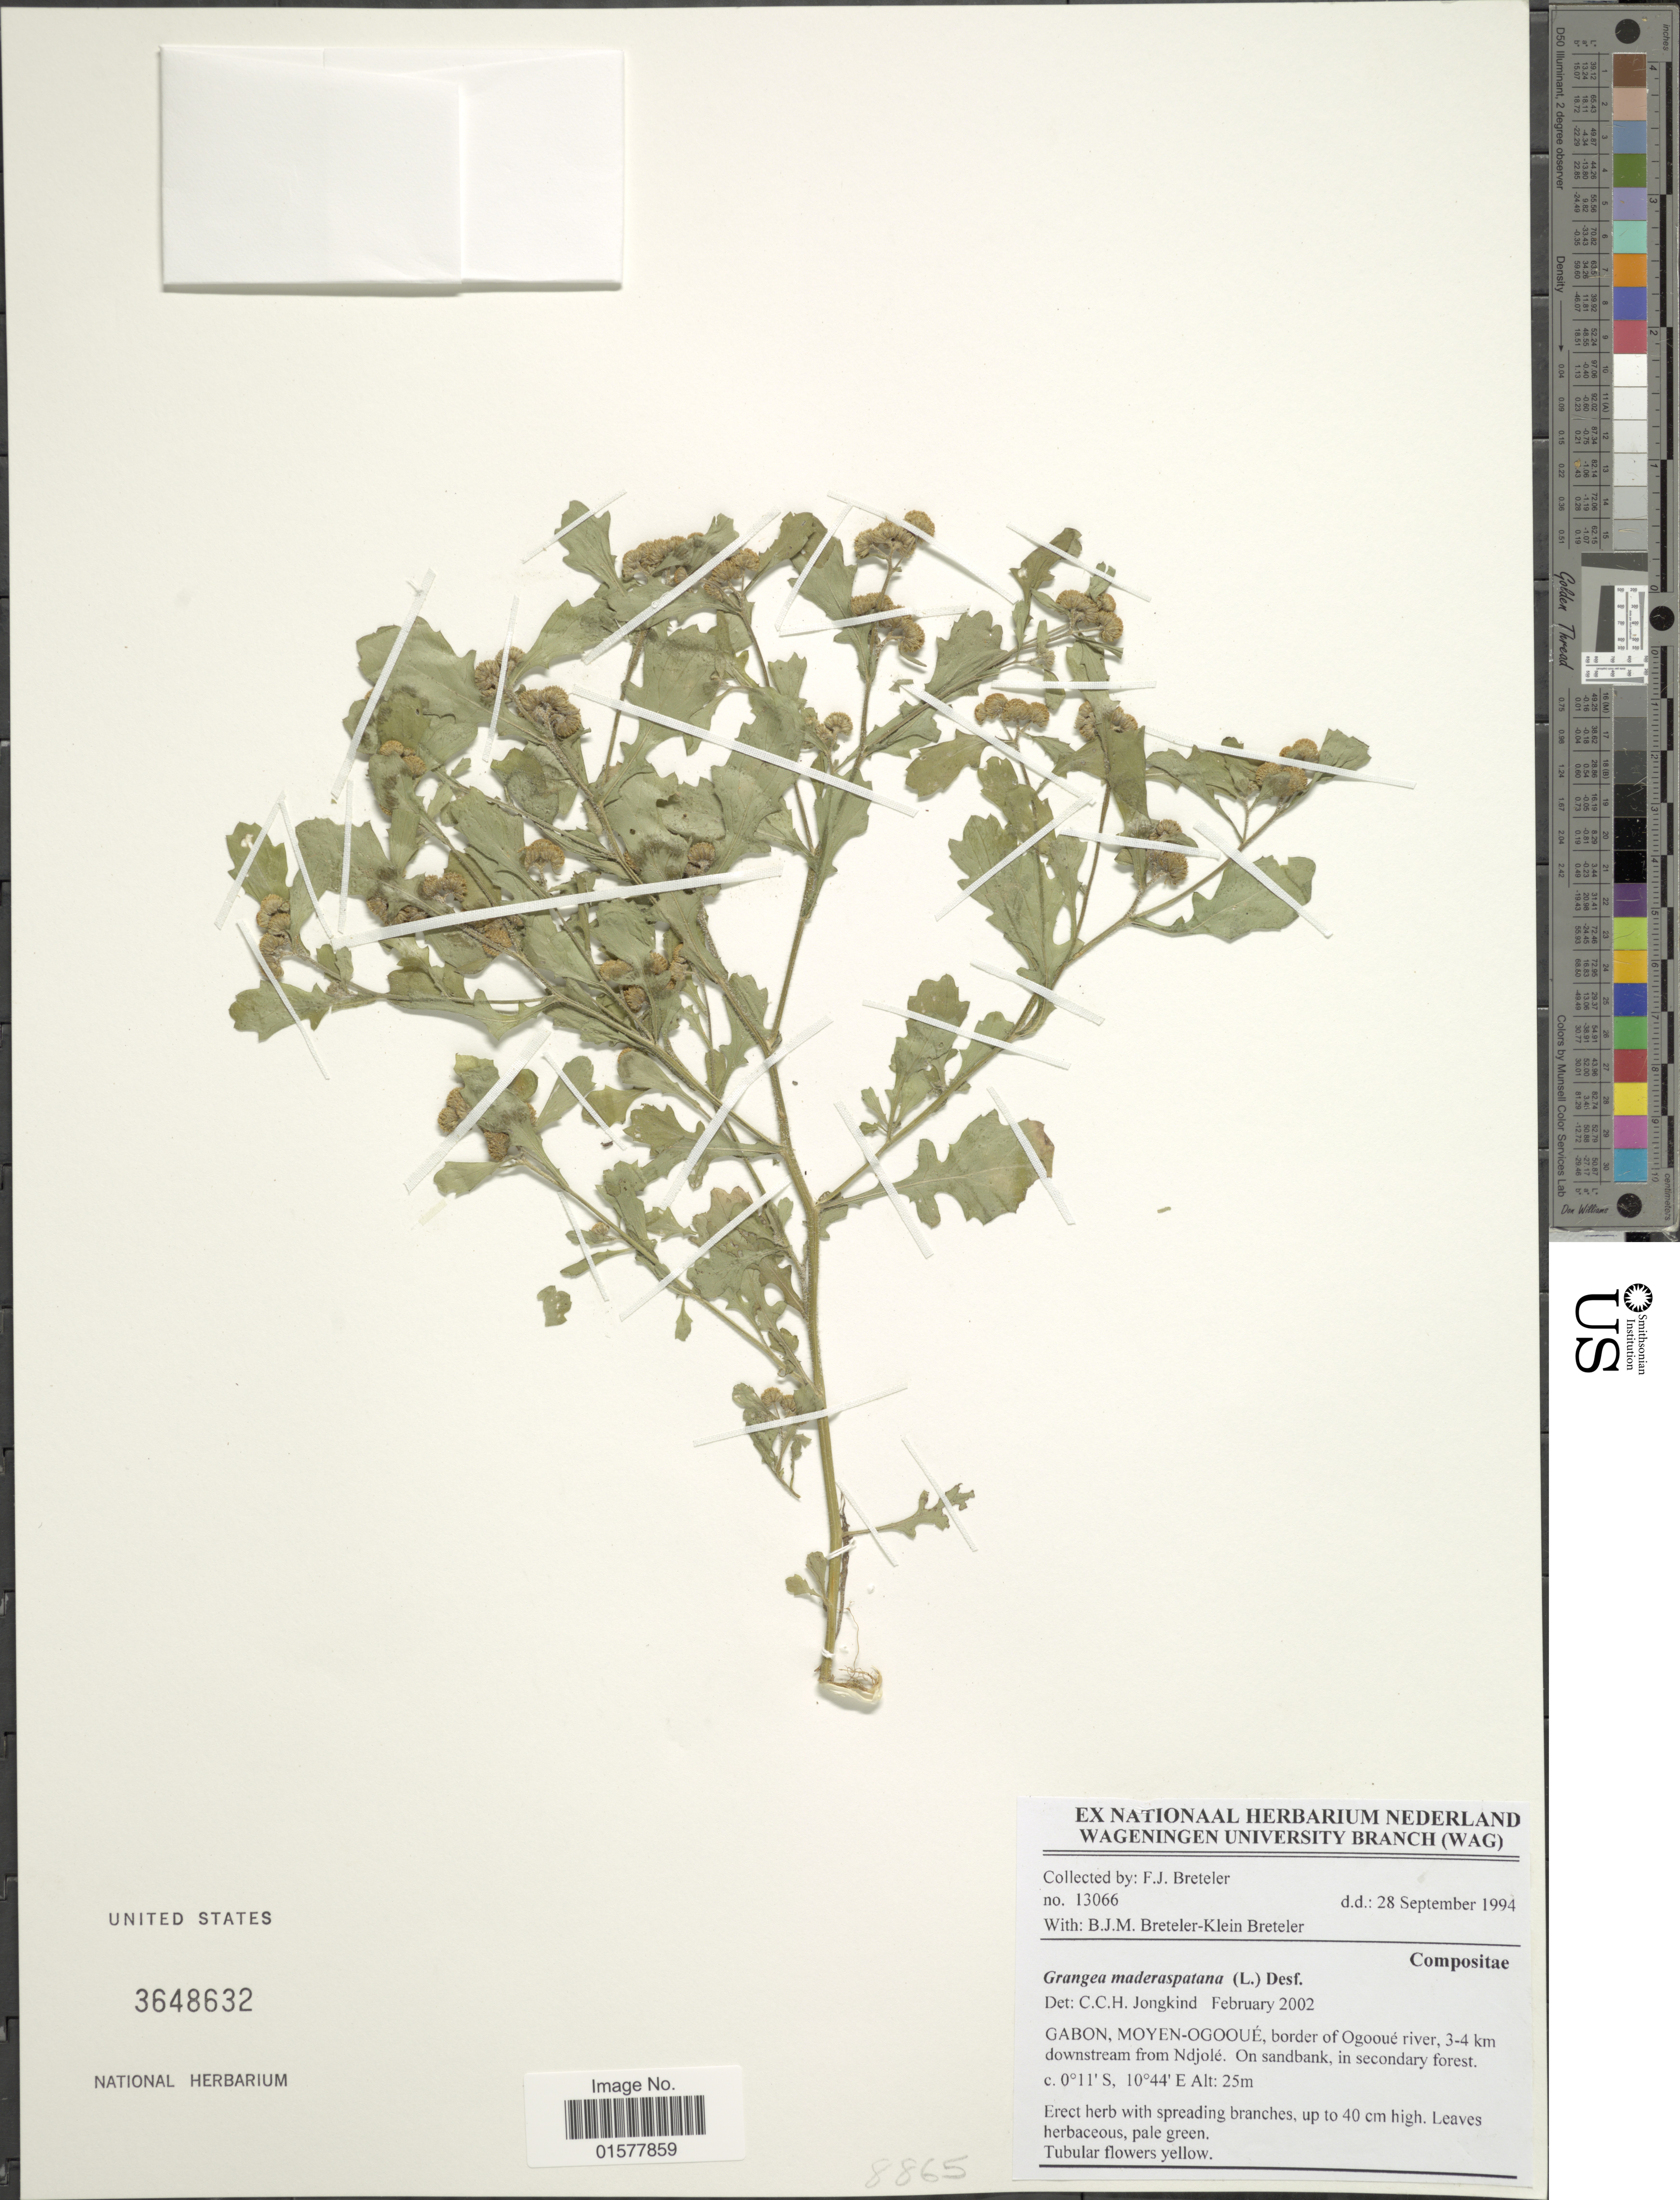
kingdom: Plantae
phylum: Tracheophyta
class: Magnoliopsida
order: Asterales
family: Asteraceae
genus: Grangea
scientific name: Grangea maderaspatana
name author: (L.) Poir.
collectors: F. J. Breteler & B. J. M. Breteler-Klein Breteler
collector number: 13066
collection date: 1994-09-28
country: Gabon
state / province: Moyen-Ogooue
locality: Gabon, Moyen-Ogooue, border of Ogooue river, 3.-4 km downstream from Ndjole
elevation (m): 25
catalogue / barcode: US 3648632